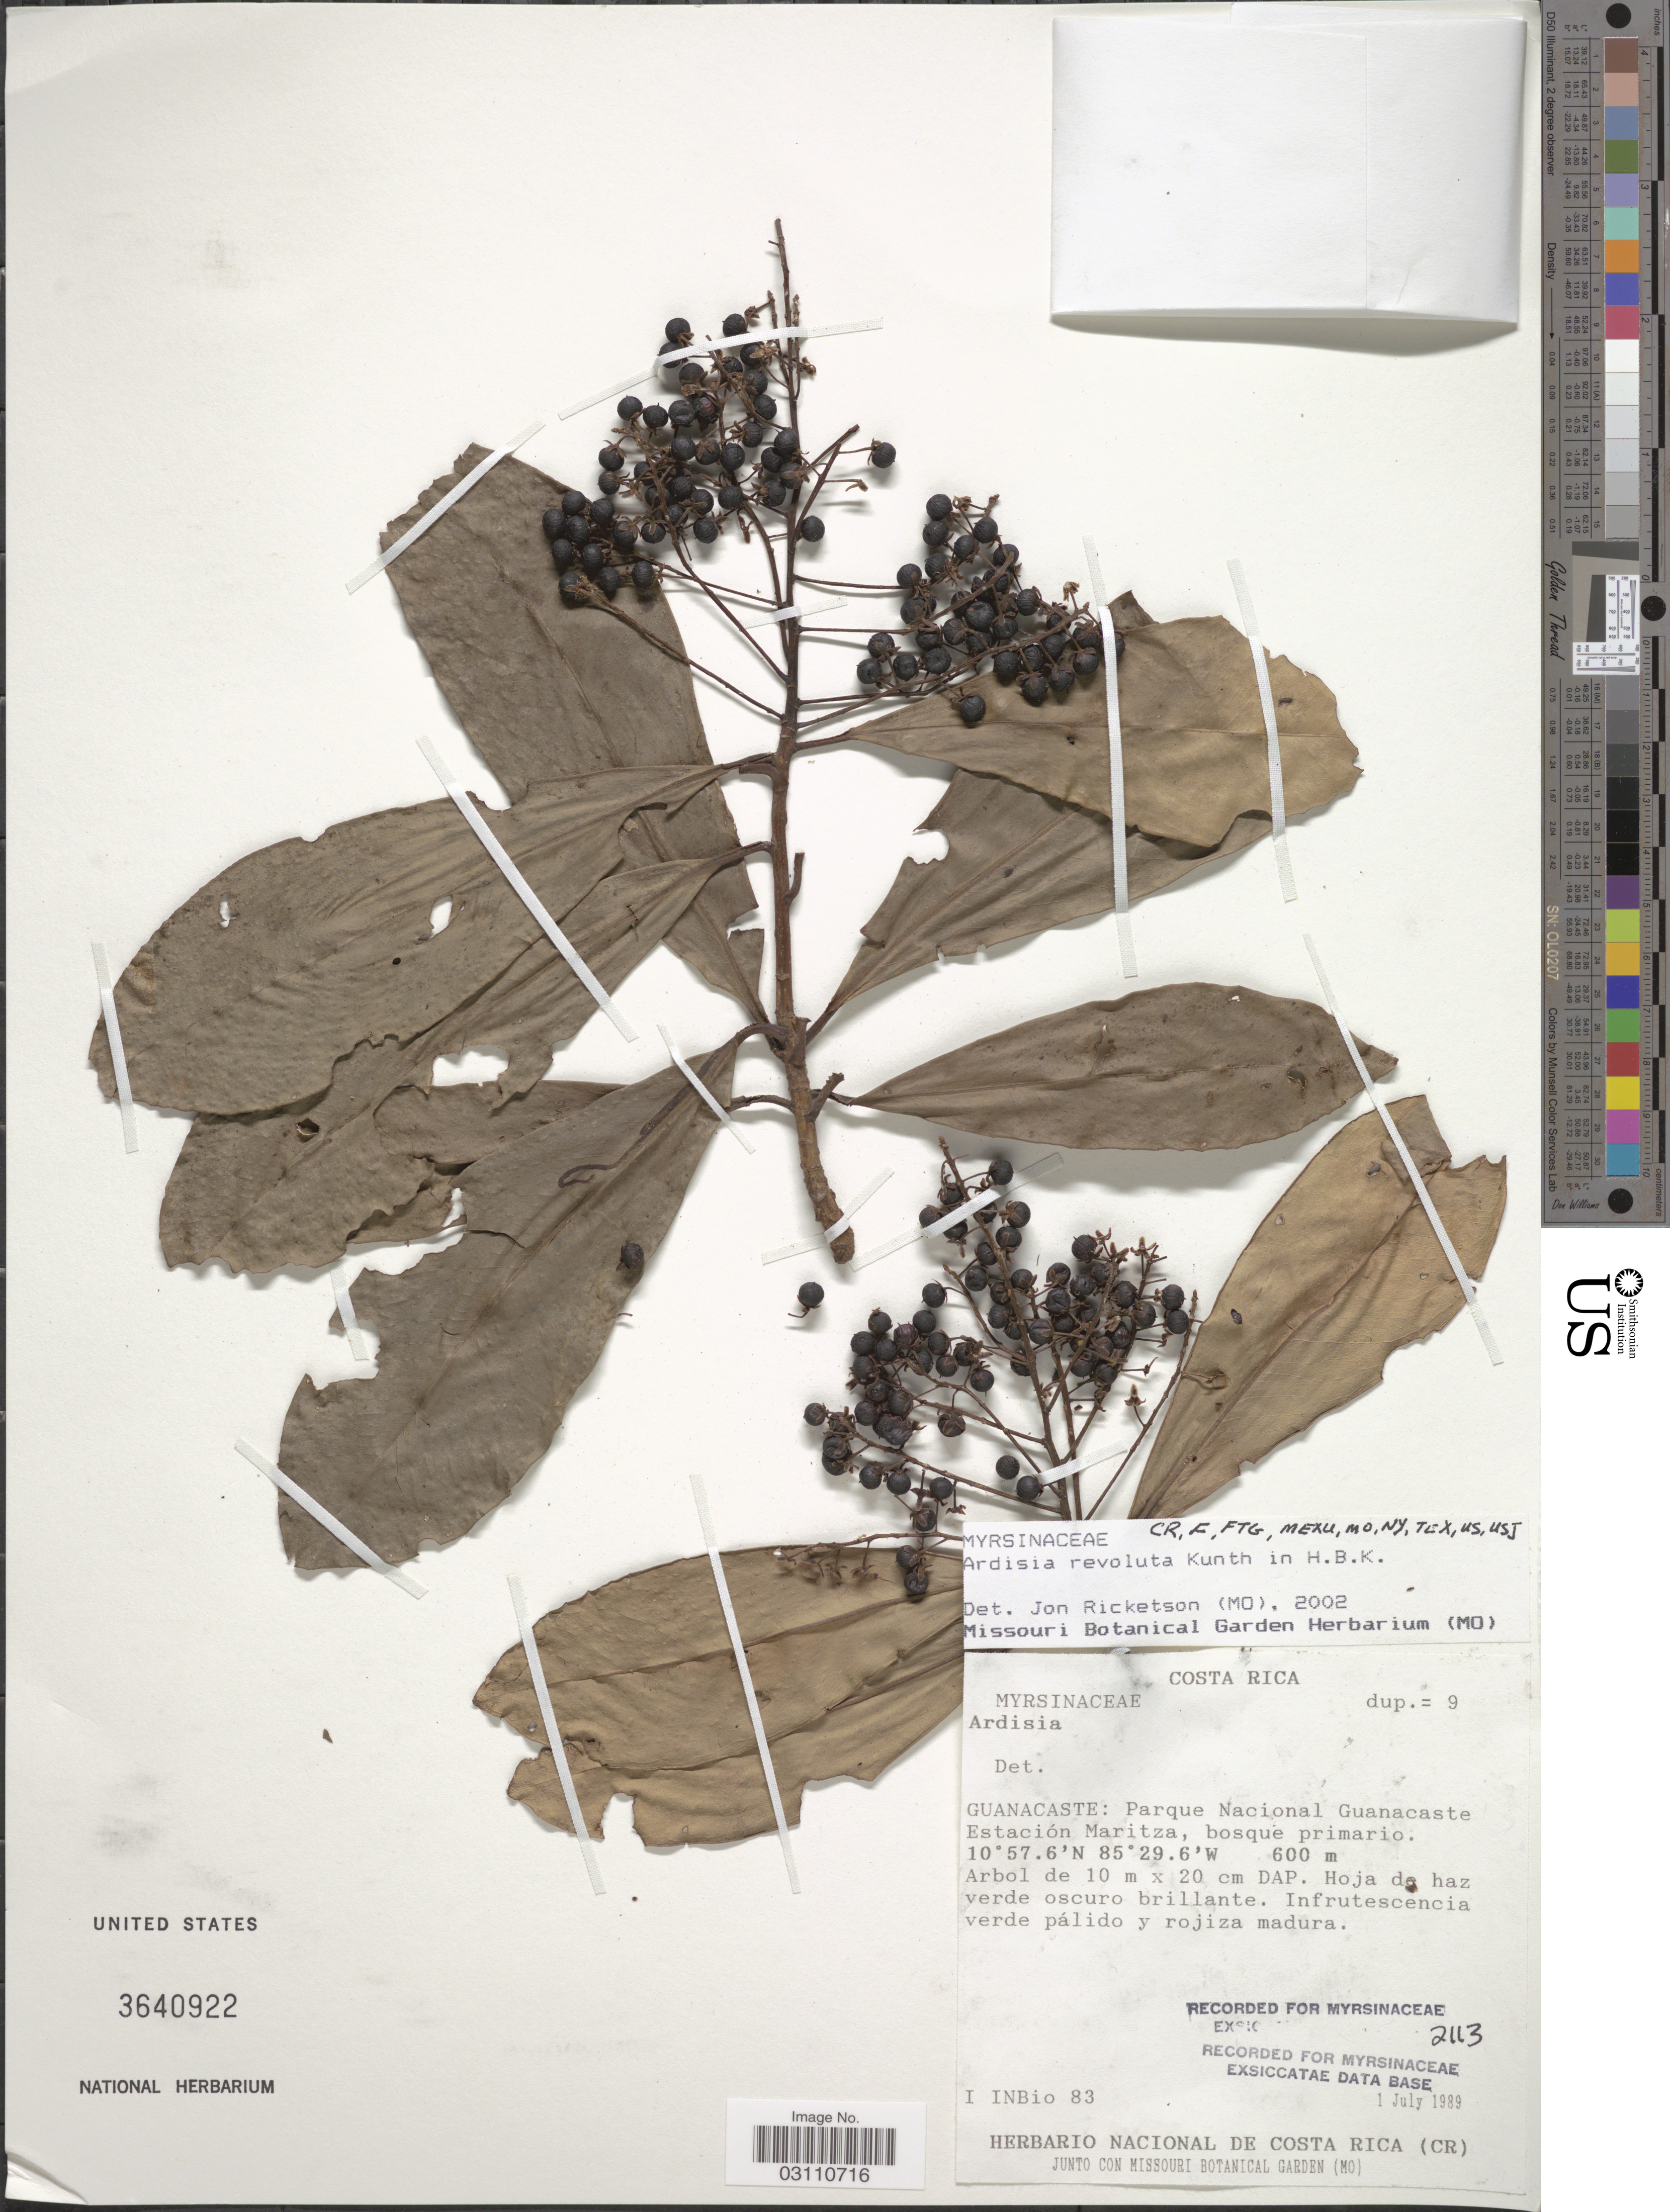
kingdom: Plantae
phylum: Tracheophyta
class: Magnoliopsida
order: Ericales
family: Primulaceae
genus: Ardisia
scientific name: Ardisia revoluta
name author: Kunth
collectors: I. INBio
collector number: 83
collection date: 1989-07-01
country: Costa Rica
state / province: Guanacaste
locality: Parque Nacional Guanacaste Estación Maritza, bosque primario.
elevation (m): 600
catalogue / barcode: US 3640922